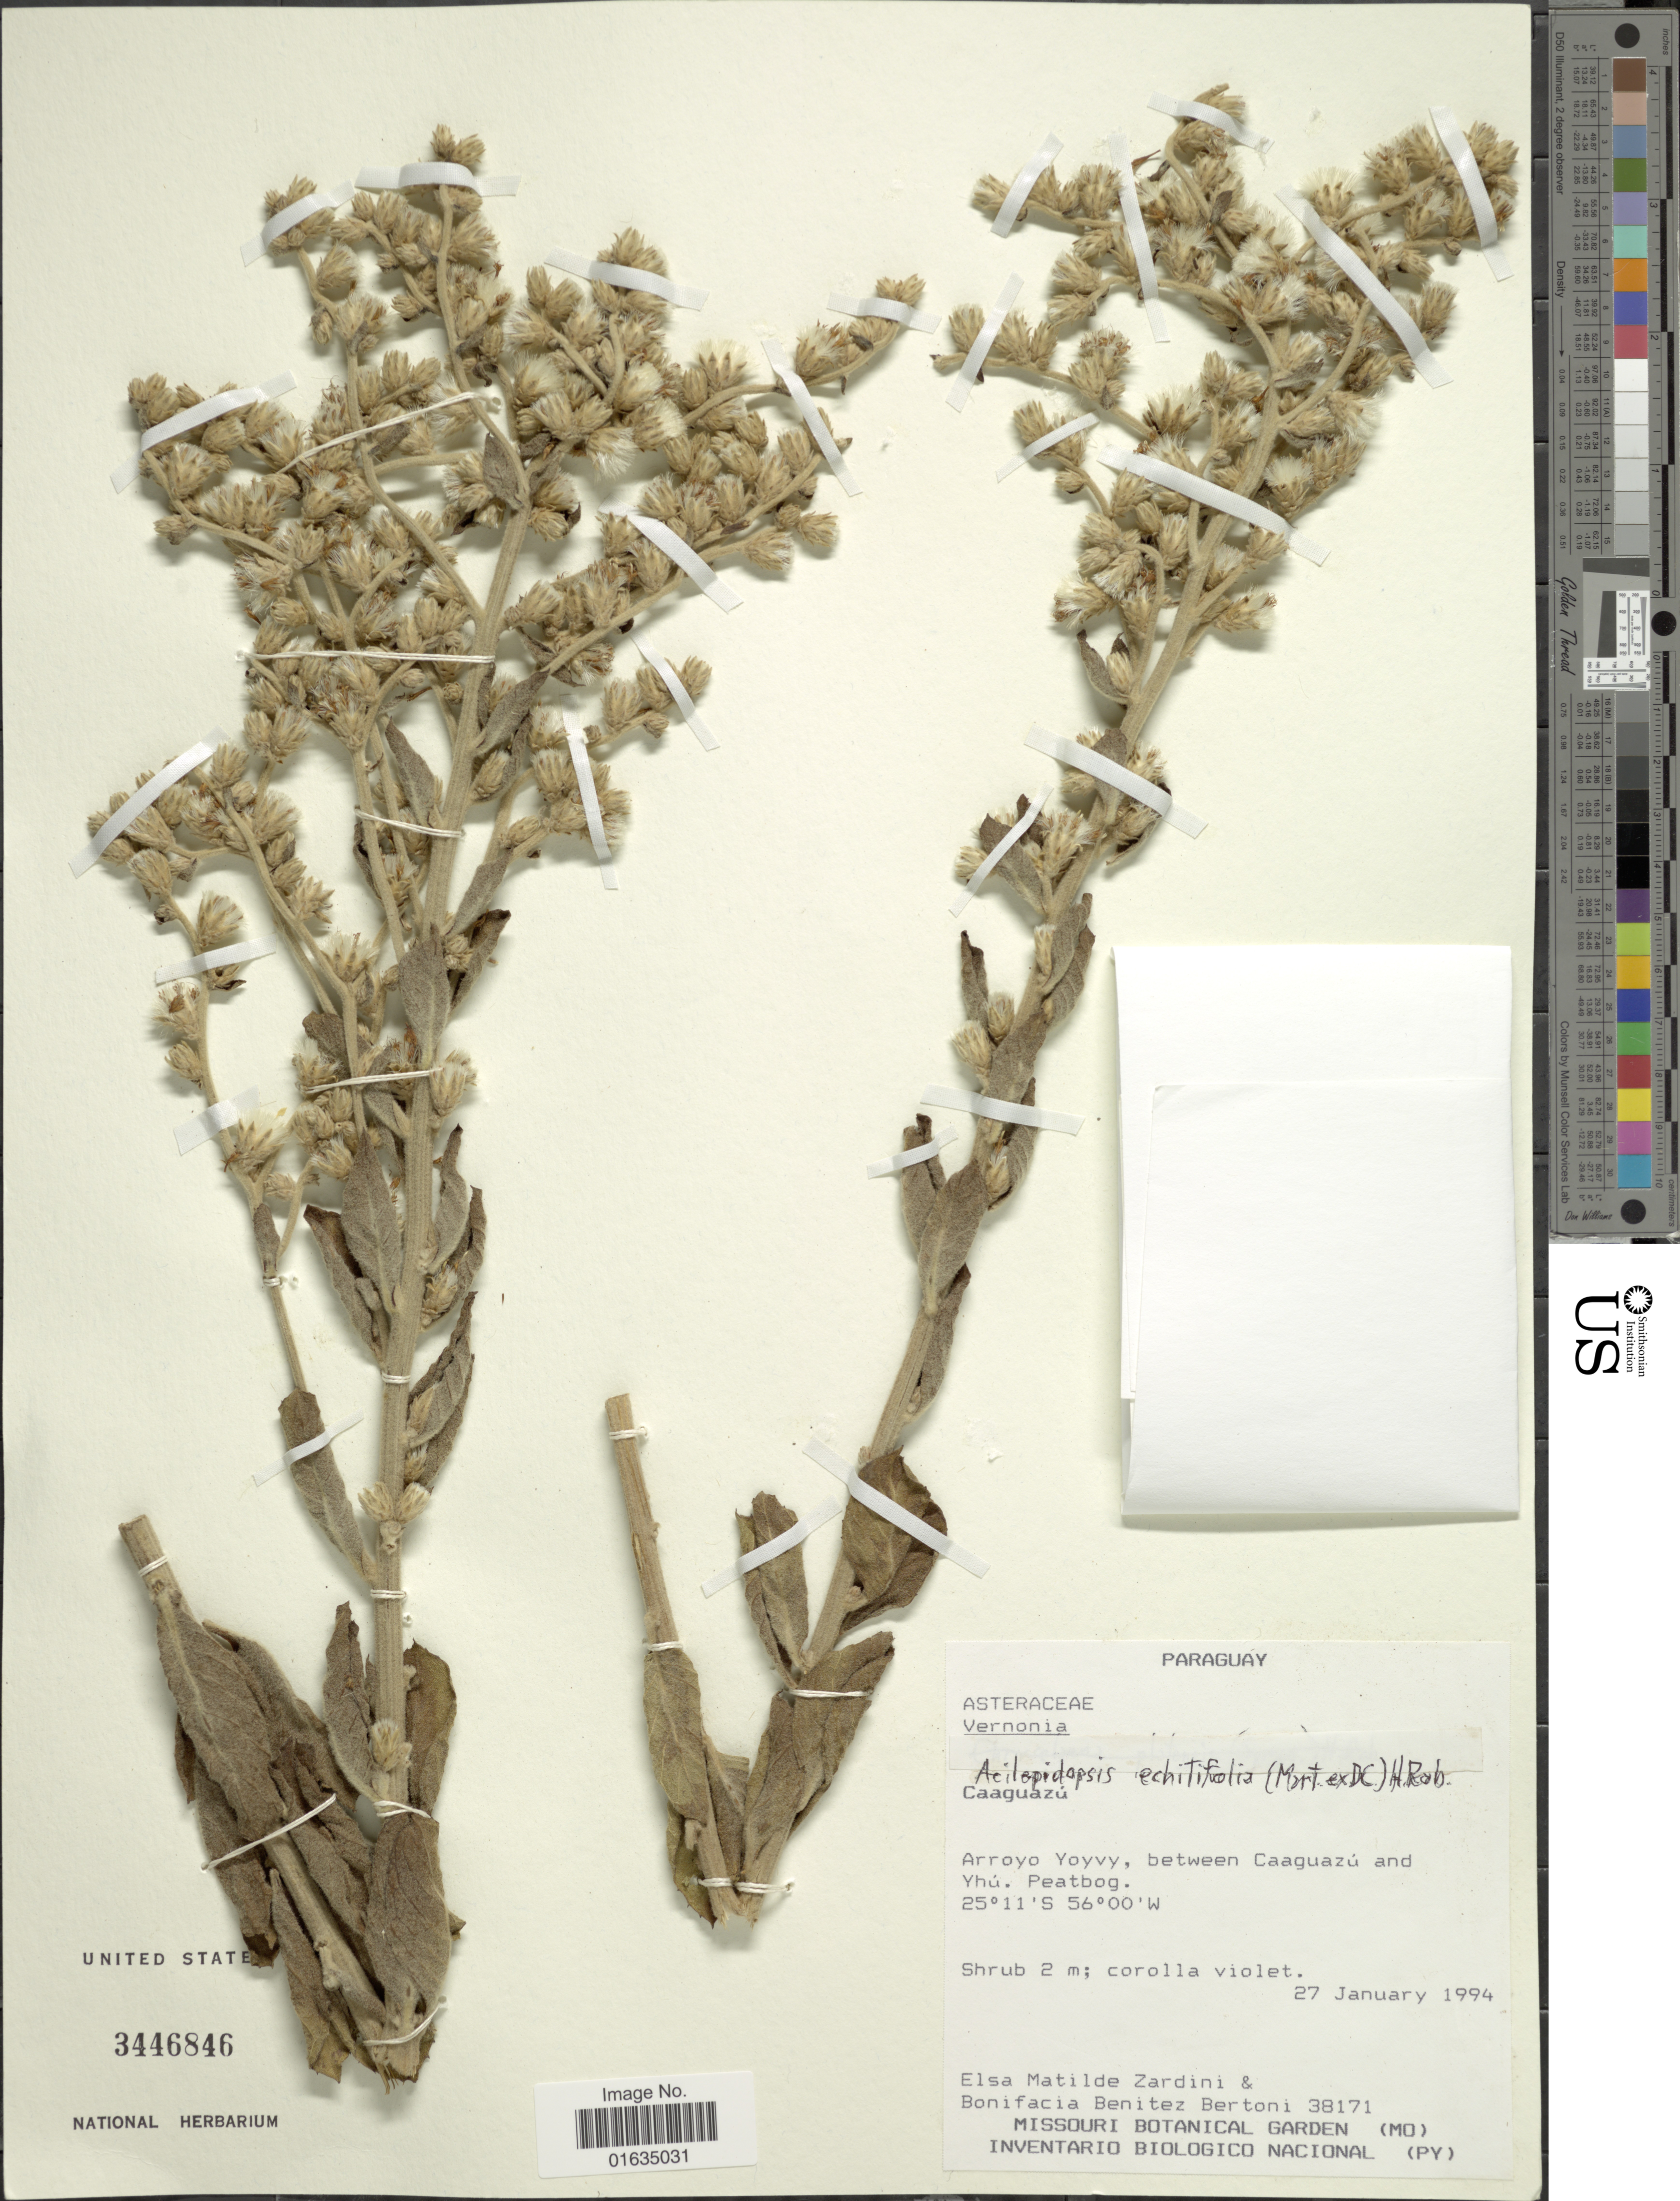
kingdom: Plantae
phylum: Tracheophyta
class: Magnoliopsida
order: Asterales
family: Asteraceae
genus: Acilepidopsis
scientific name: Acilepidopsis echitifolia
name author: (Mart. ex DC.) H. Rob.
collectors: E. M. Zardini & B. Bertoni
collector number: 38171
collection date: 1994-01-27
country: Paraguay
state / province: Caaguazu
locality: Arroyo Yoyvy, between Caaguazu and Yhu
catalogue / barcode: US 3446846